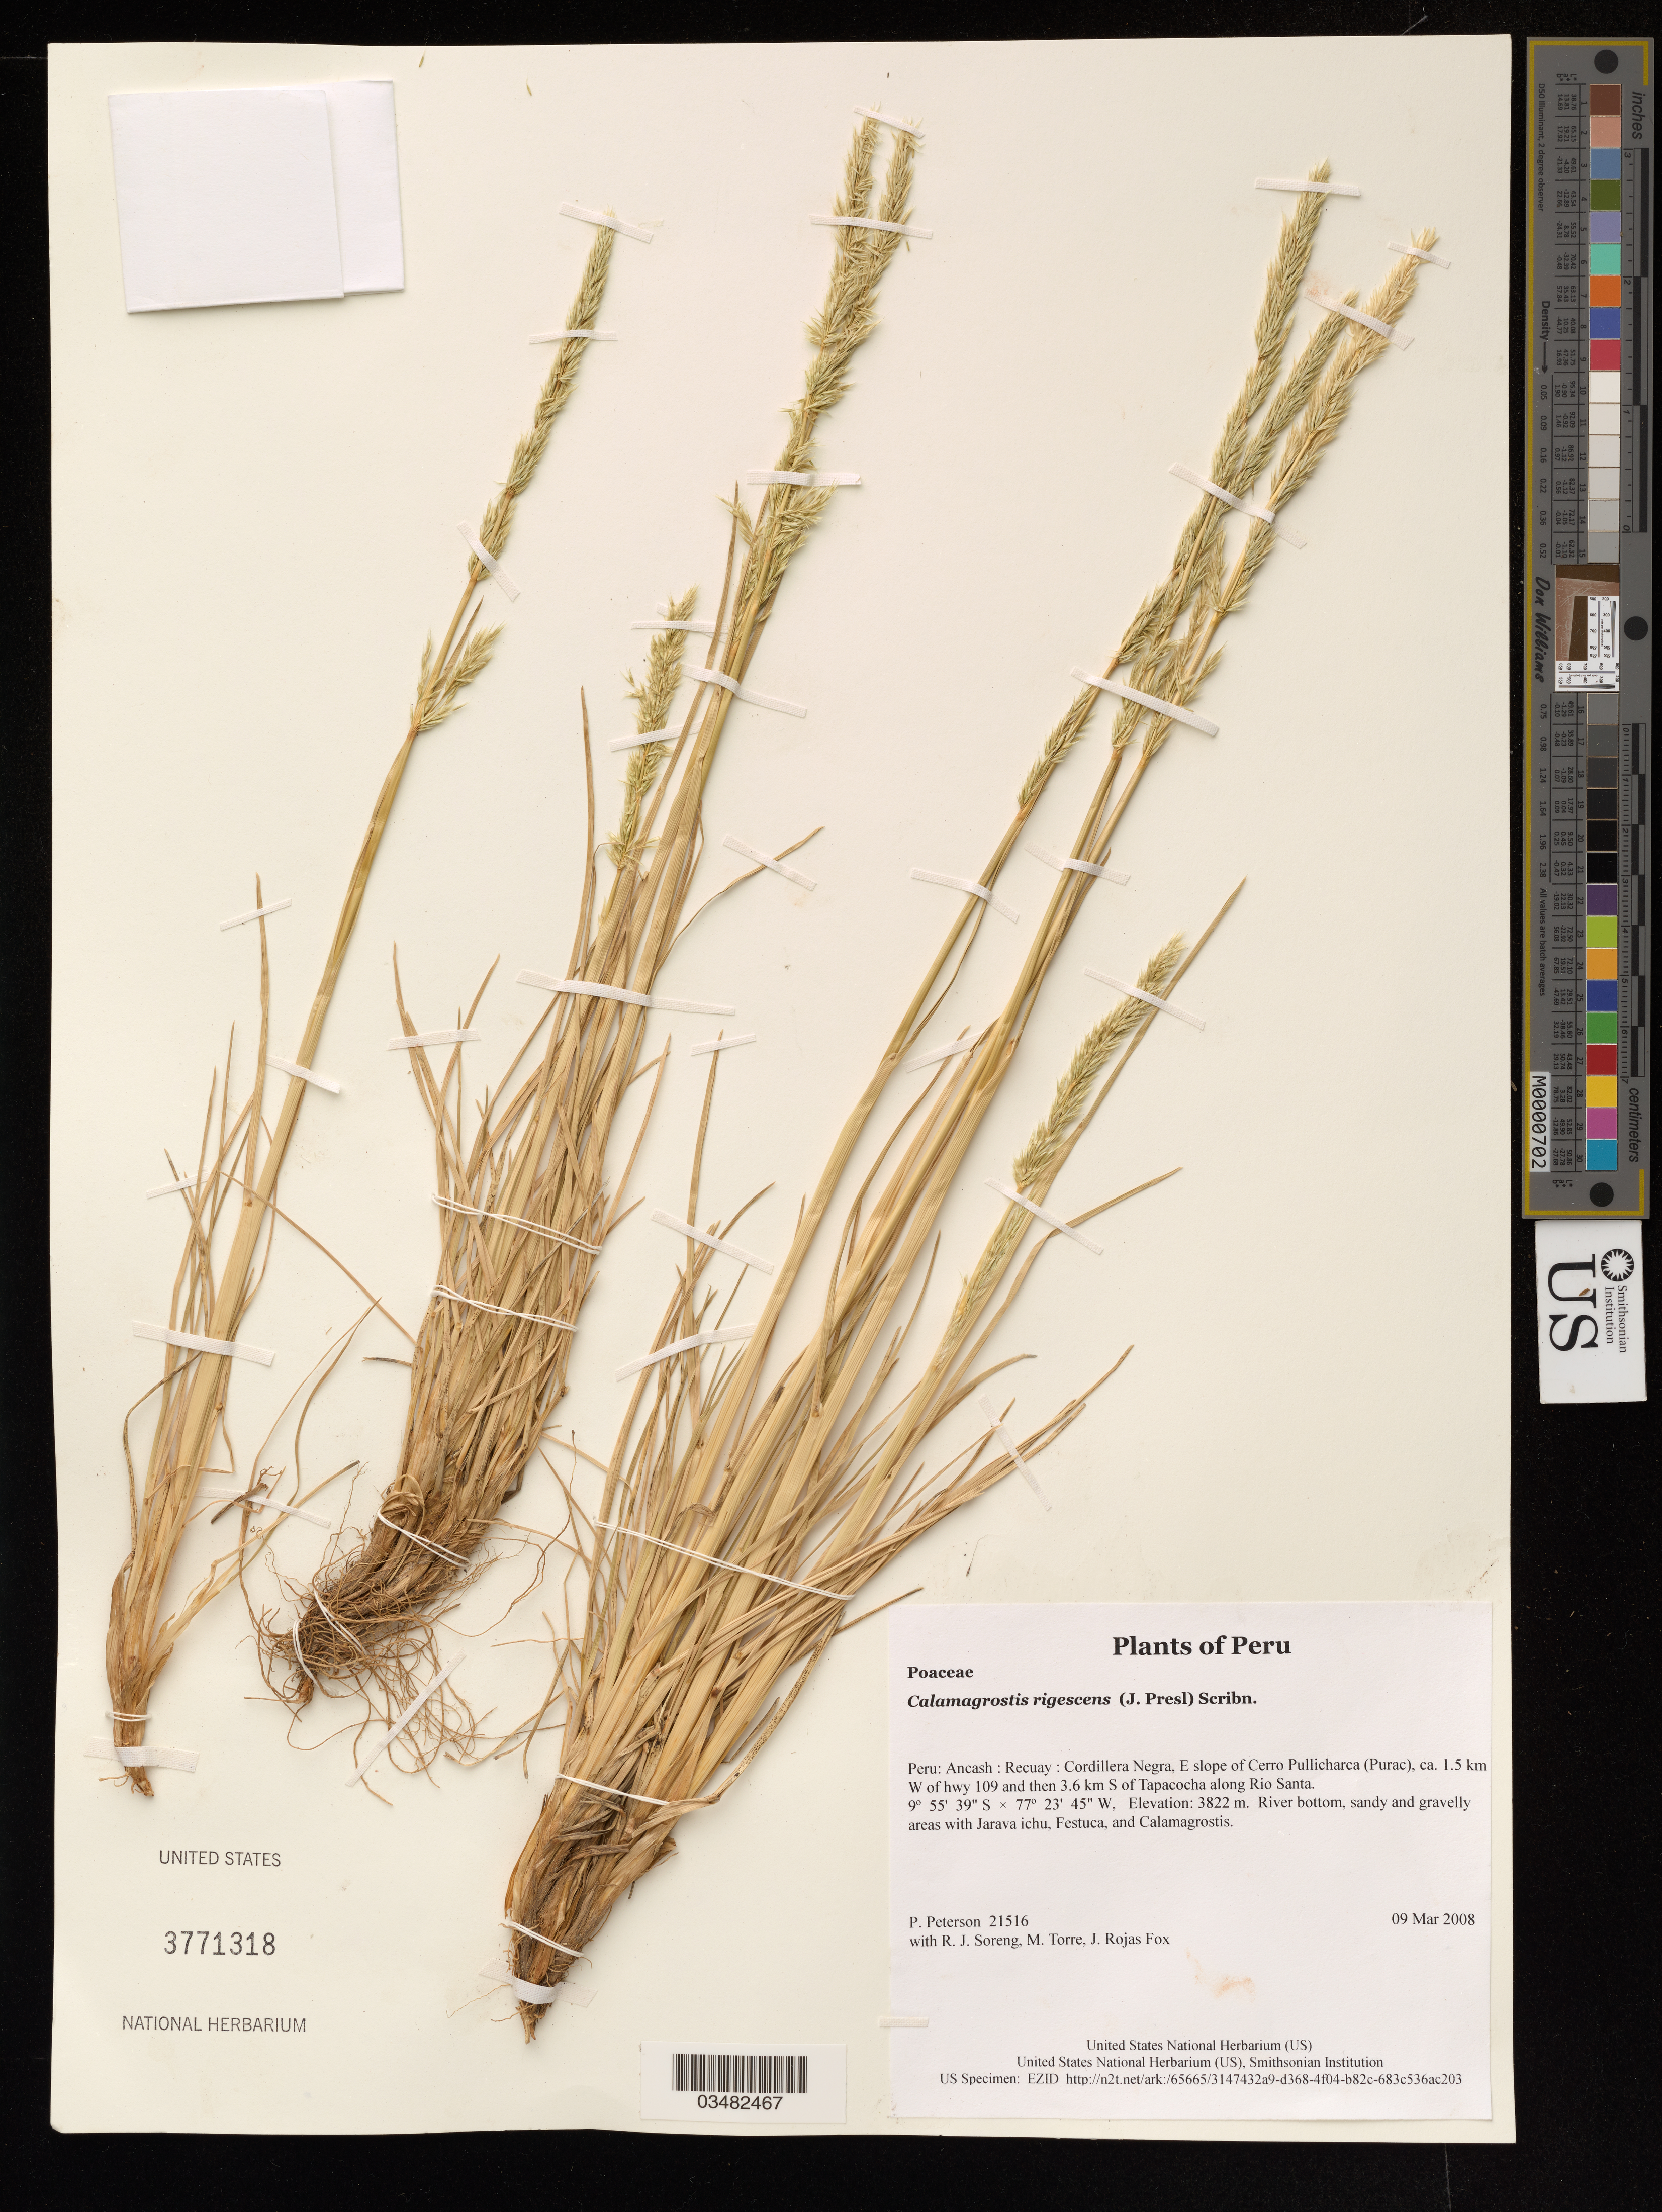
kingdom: Plantae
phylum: Tracheophyta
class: Liliopsida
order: Poales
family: Poaceae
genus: Calamagrostis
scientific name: Calamagrostis rigescens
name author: (J. Presl) Scribn.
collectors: P. M. Peterson, R. J. Soreng, M. Torre & J. Rojas Fox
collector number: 21516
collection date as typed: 09 Mar 2008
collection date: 2008-03-09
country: Peru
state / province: Ancash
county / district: Recuay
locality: Cordillera Negra, E slope of Cerro Pullicharca (Purac), ca. 1.5 km W of hwy 109 and then 3.6 km S of Tapacocha along Rio Santa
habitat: River bottom, sandy and gravelly areas with Jarava ichu, Festuca, and Calamagrostis.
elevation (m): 3822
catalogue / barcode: US 3771318